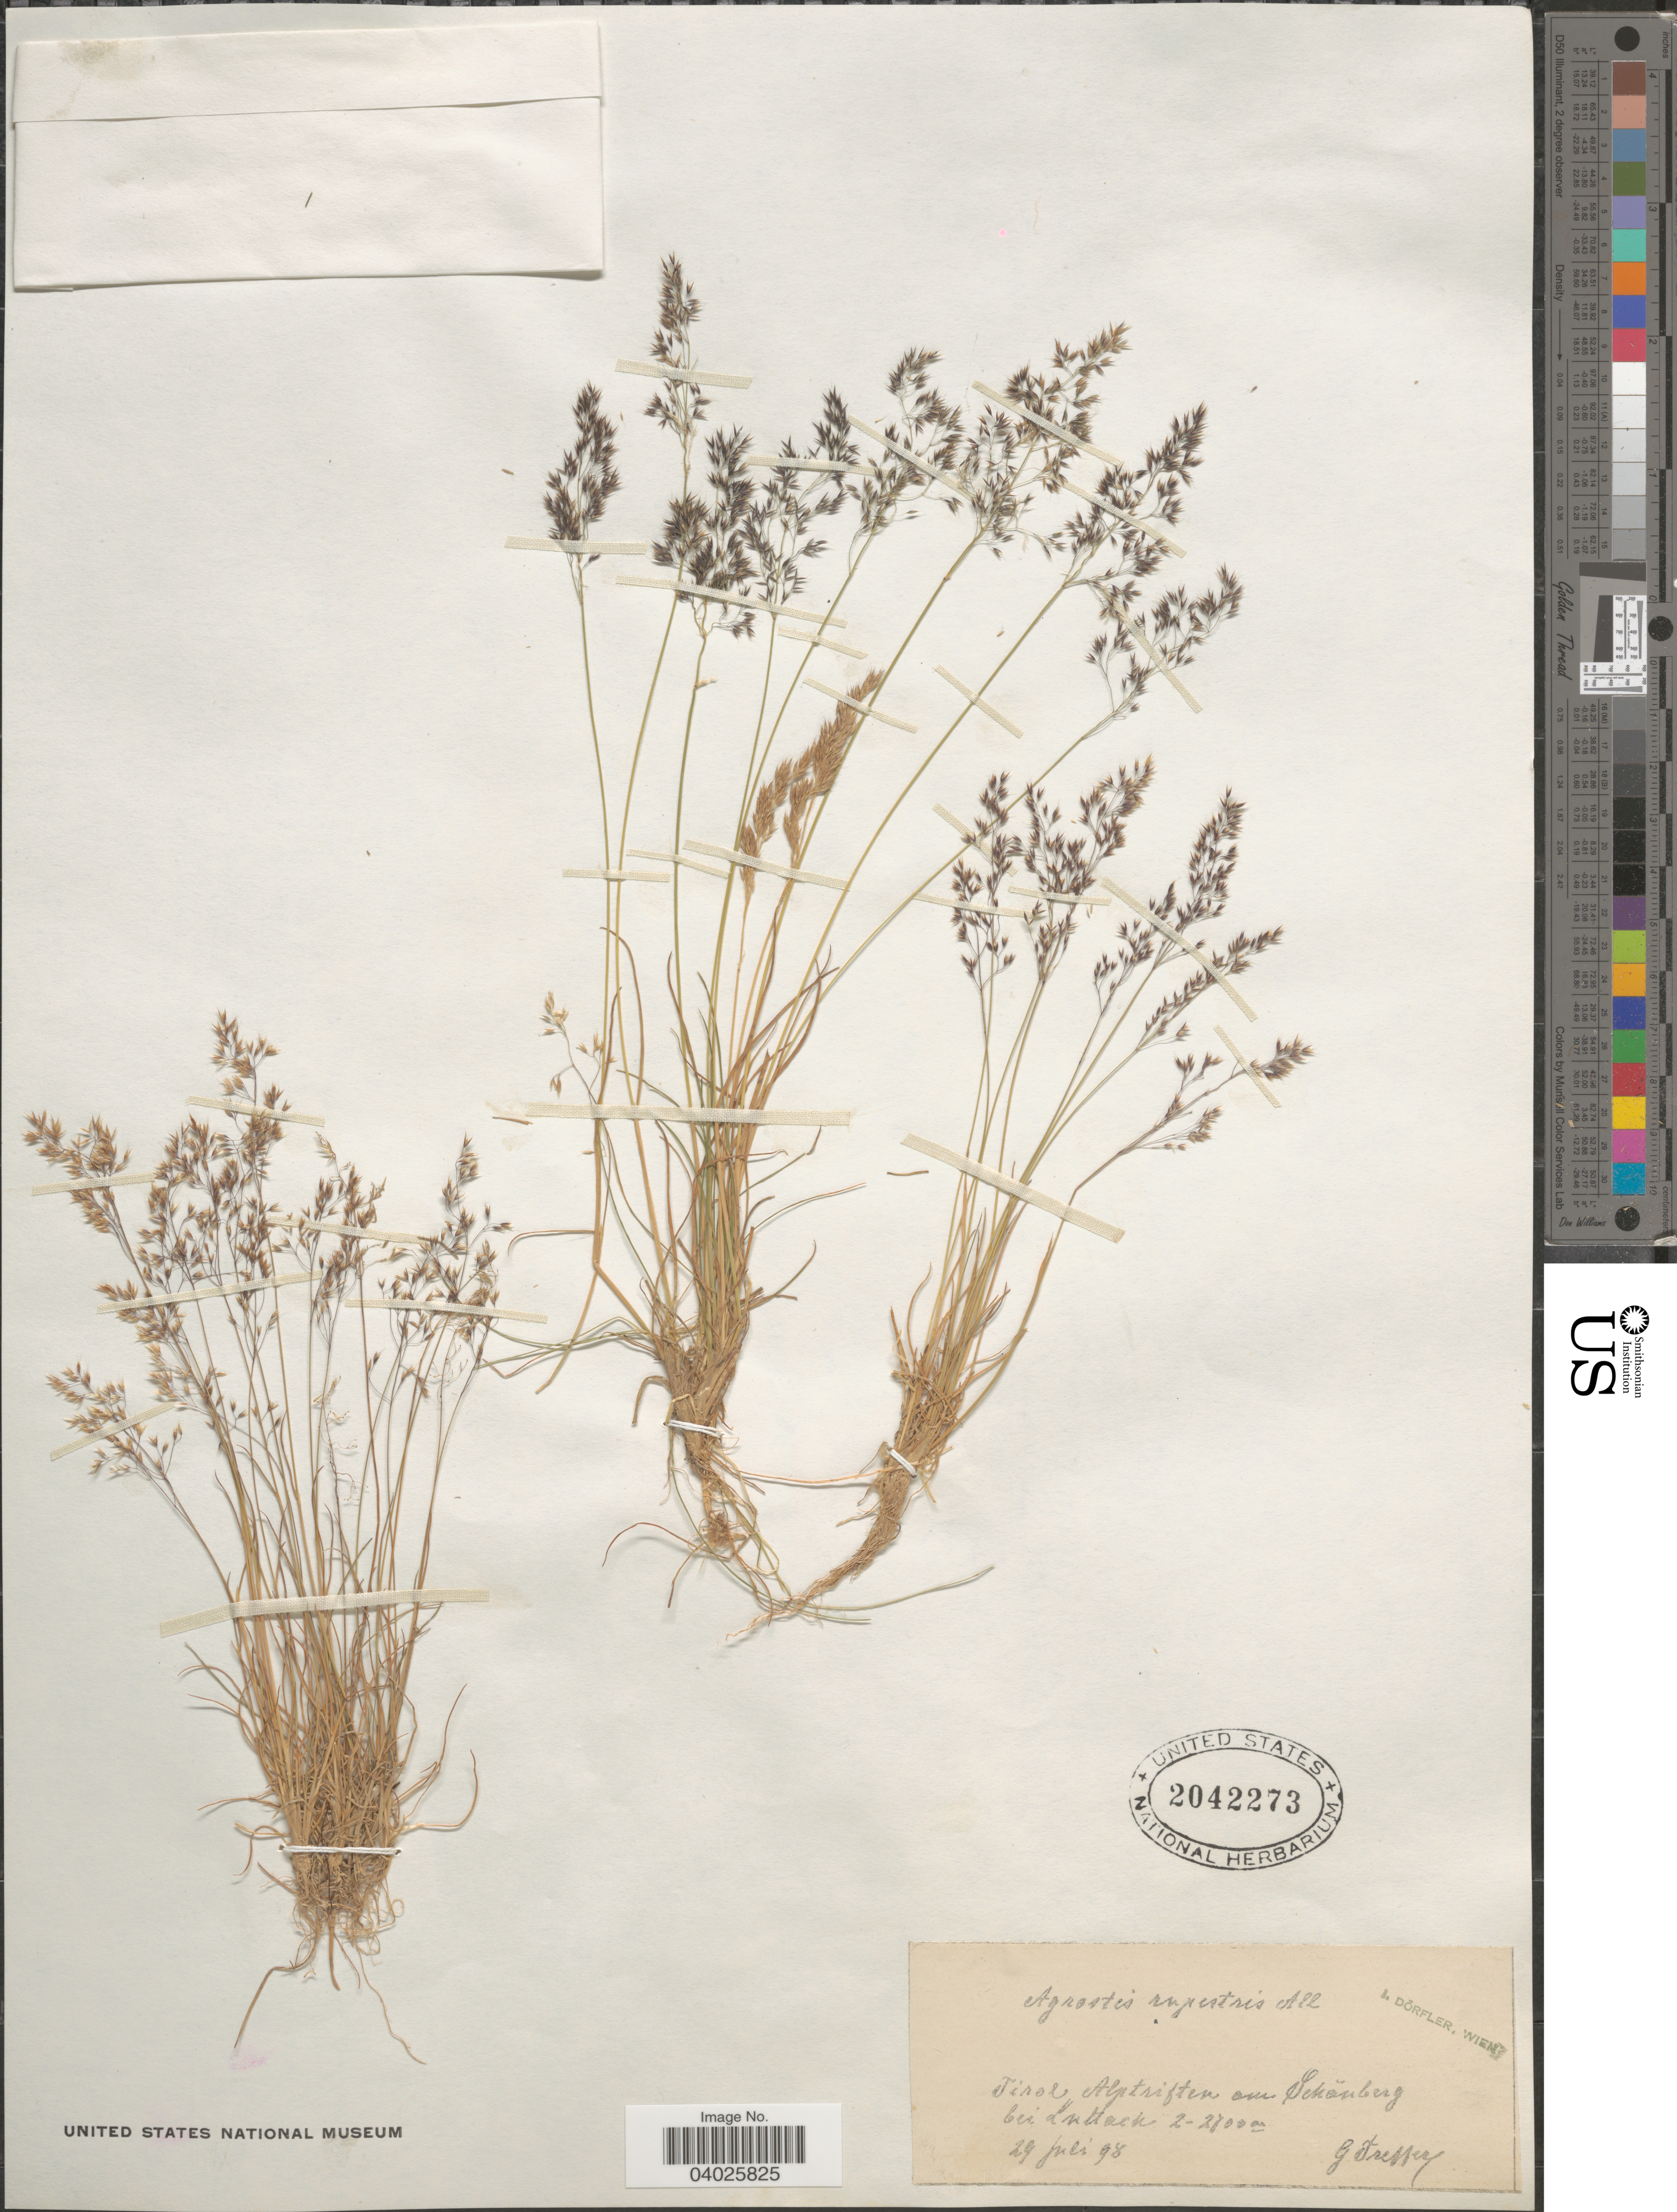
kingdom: Plantae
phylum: Tracheophyta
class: Liliopsida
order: Poales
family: Poaceae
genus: Agrostis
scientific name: Agrostis rupestris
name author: All.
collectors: G. Treffer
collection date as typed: Transcribed d/m/y: 29/7/98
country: Italy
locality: Tirol Alptriften am Schonberg bei Luttach.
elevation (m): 2000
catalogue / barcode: US 2042273